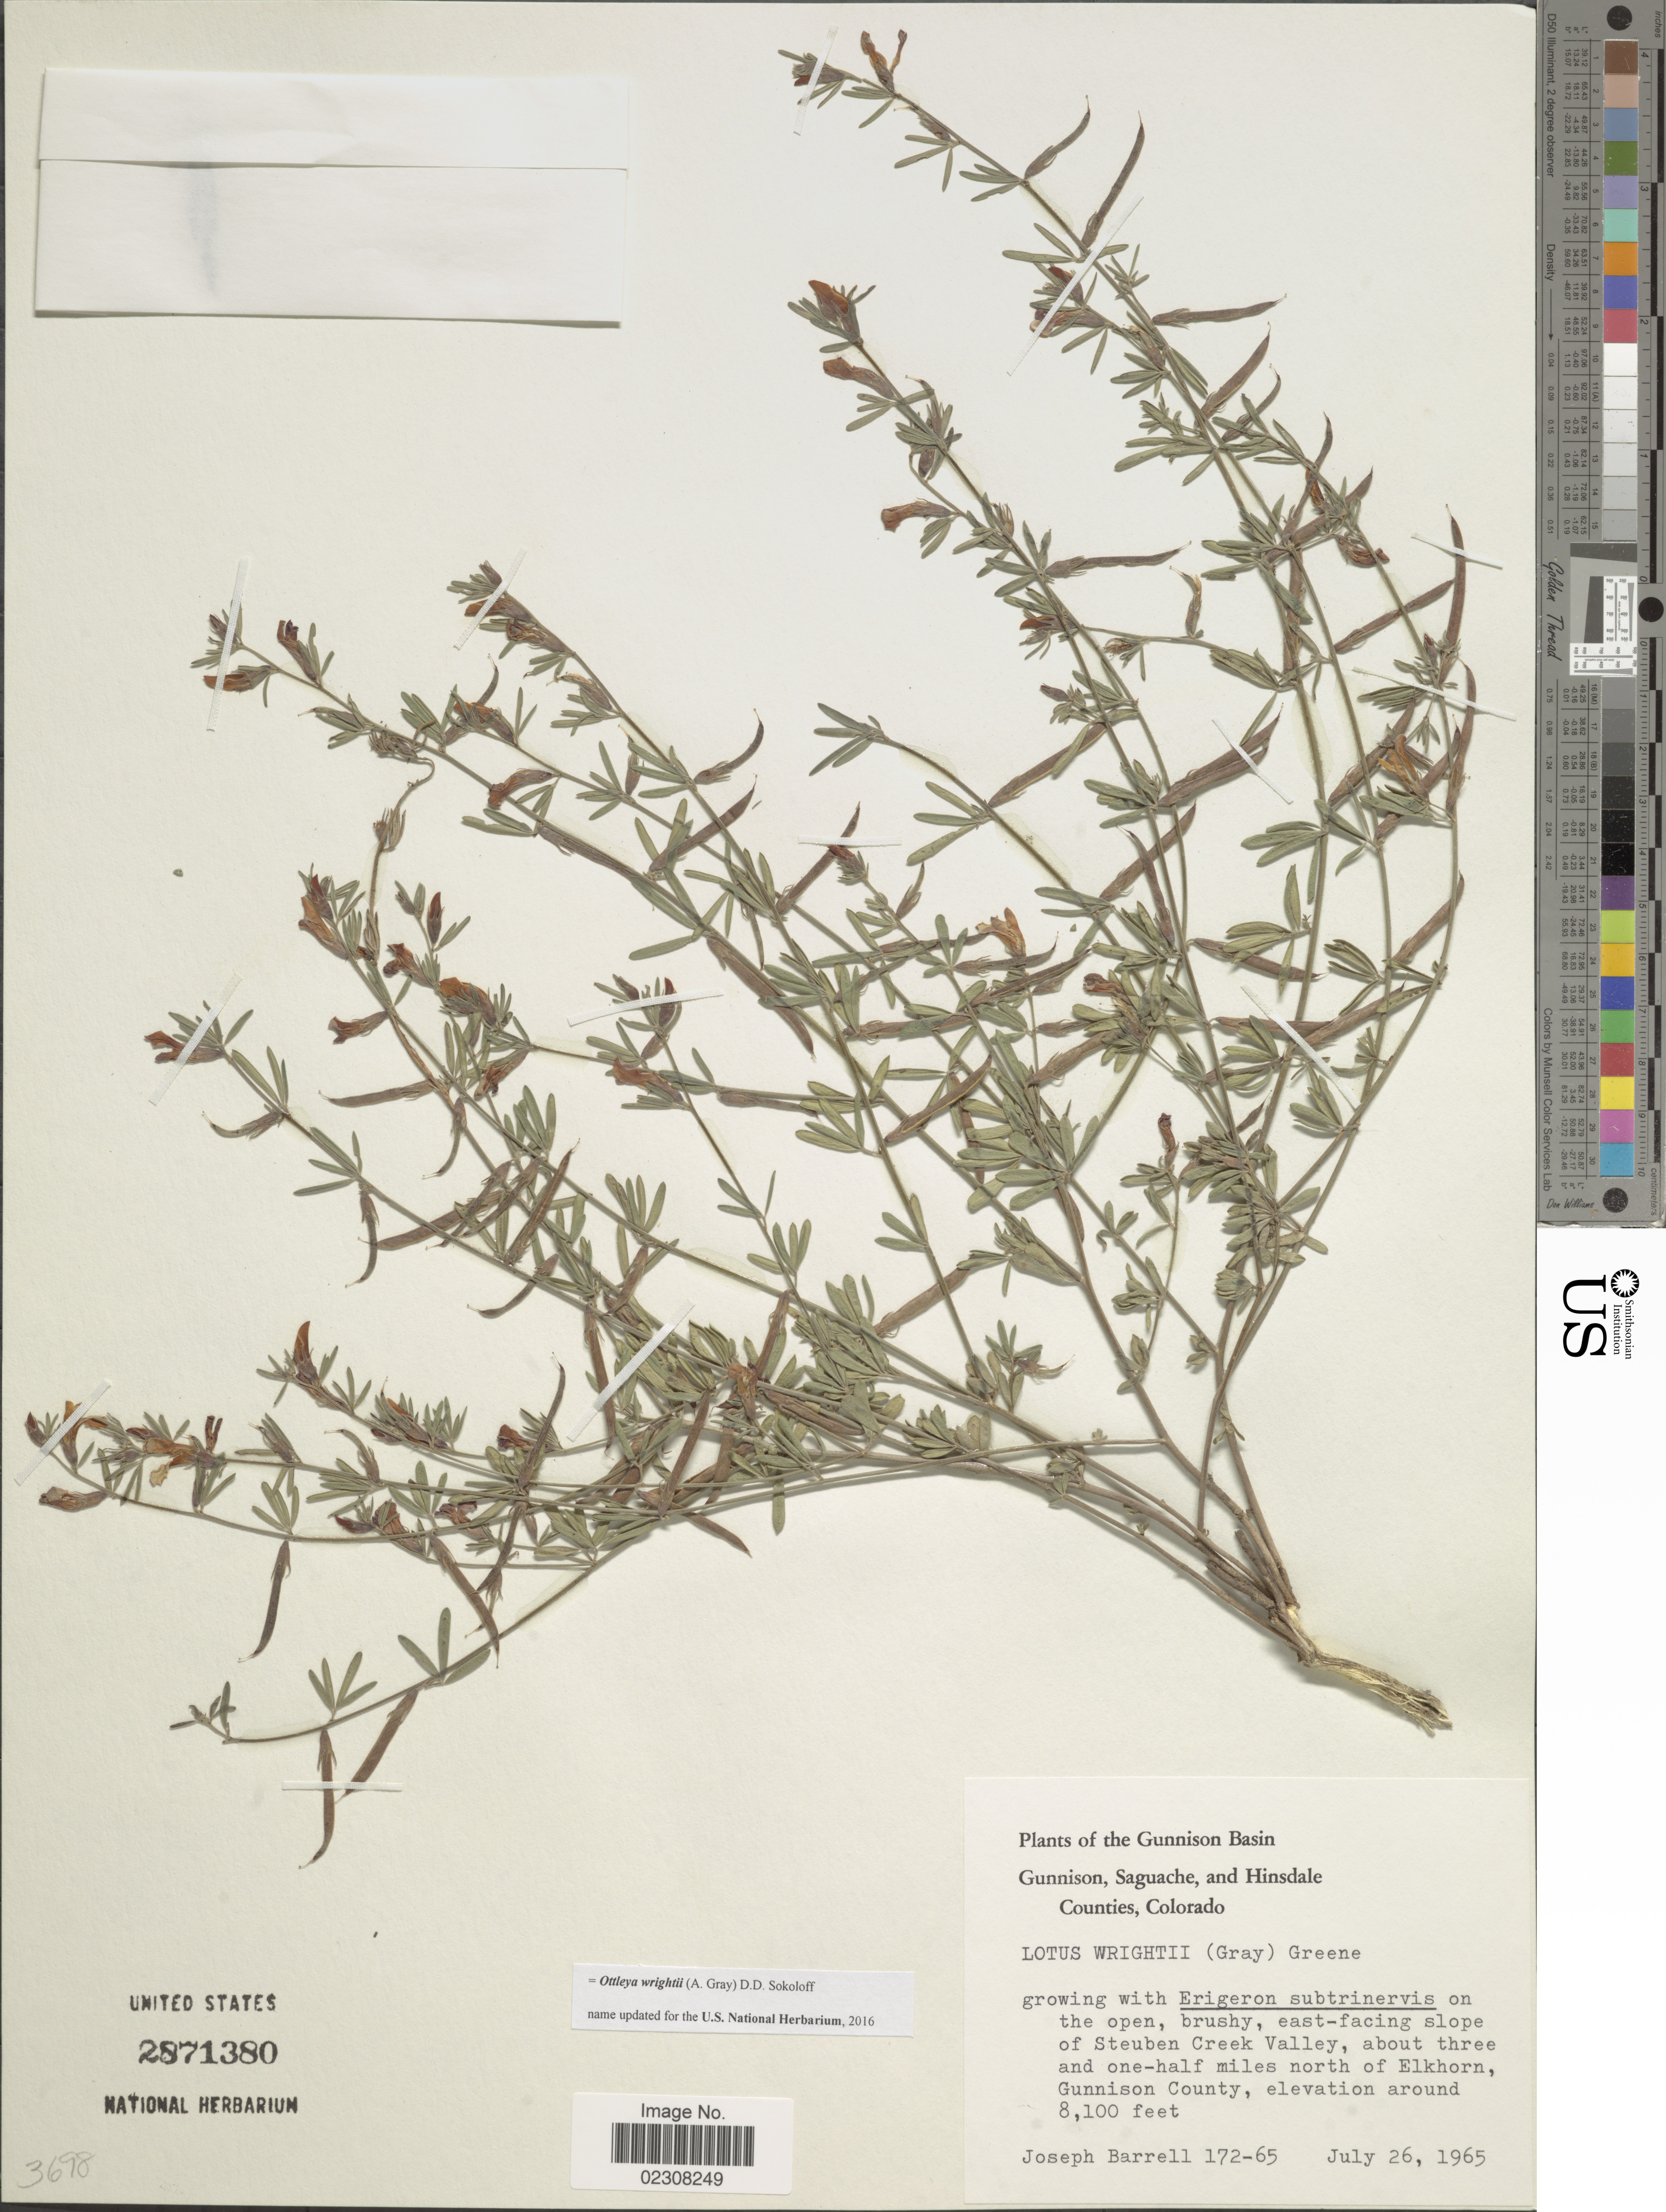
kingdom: Plantae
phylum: Tracheophyta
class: Magnoliopsida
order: Fabales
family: Fabaceae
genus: Ottleya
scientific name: Ottleya wrightii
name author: (A. Gray) D.D. Sokoloff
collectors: J. Barrell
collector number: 172-65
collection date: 1965-07-26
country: United States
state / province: Colorado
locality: Gunnison, Saguache, and Hinsdale counties, east facing slope of Steuben Creek Valley, about three and one half miles north of Elkhorn, Gunnison County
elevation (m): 2469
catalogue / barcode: US 2871380